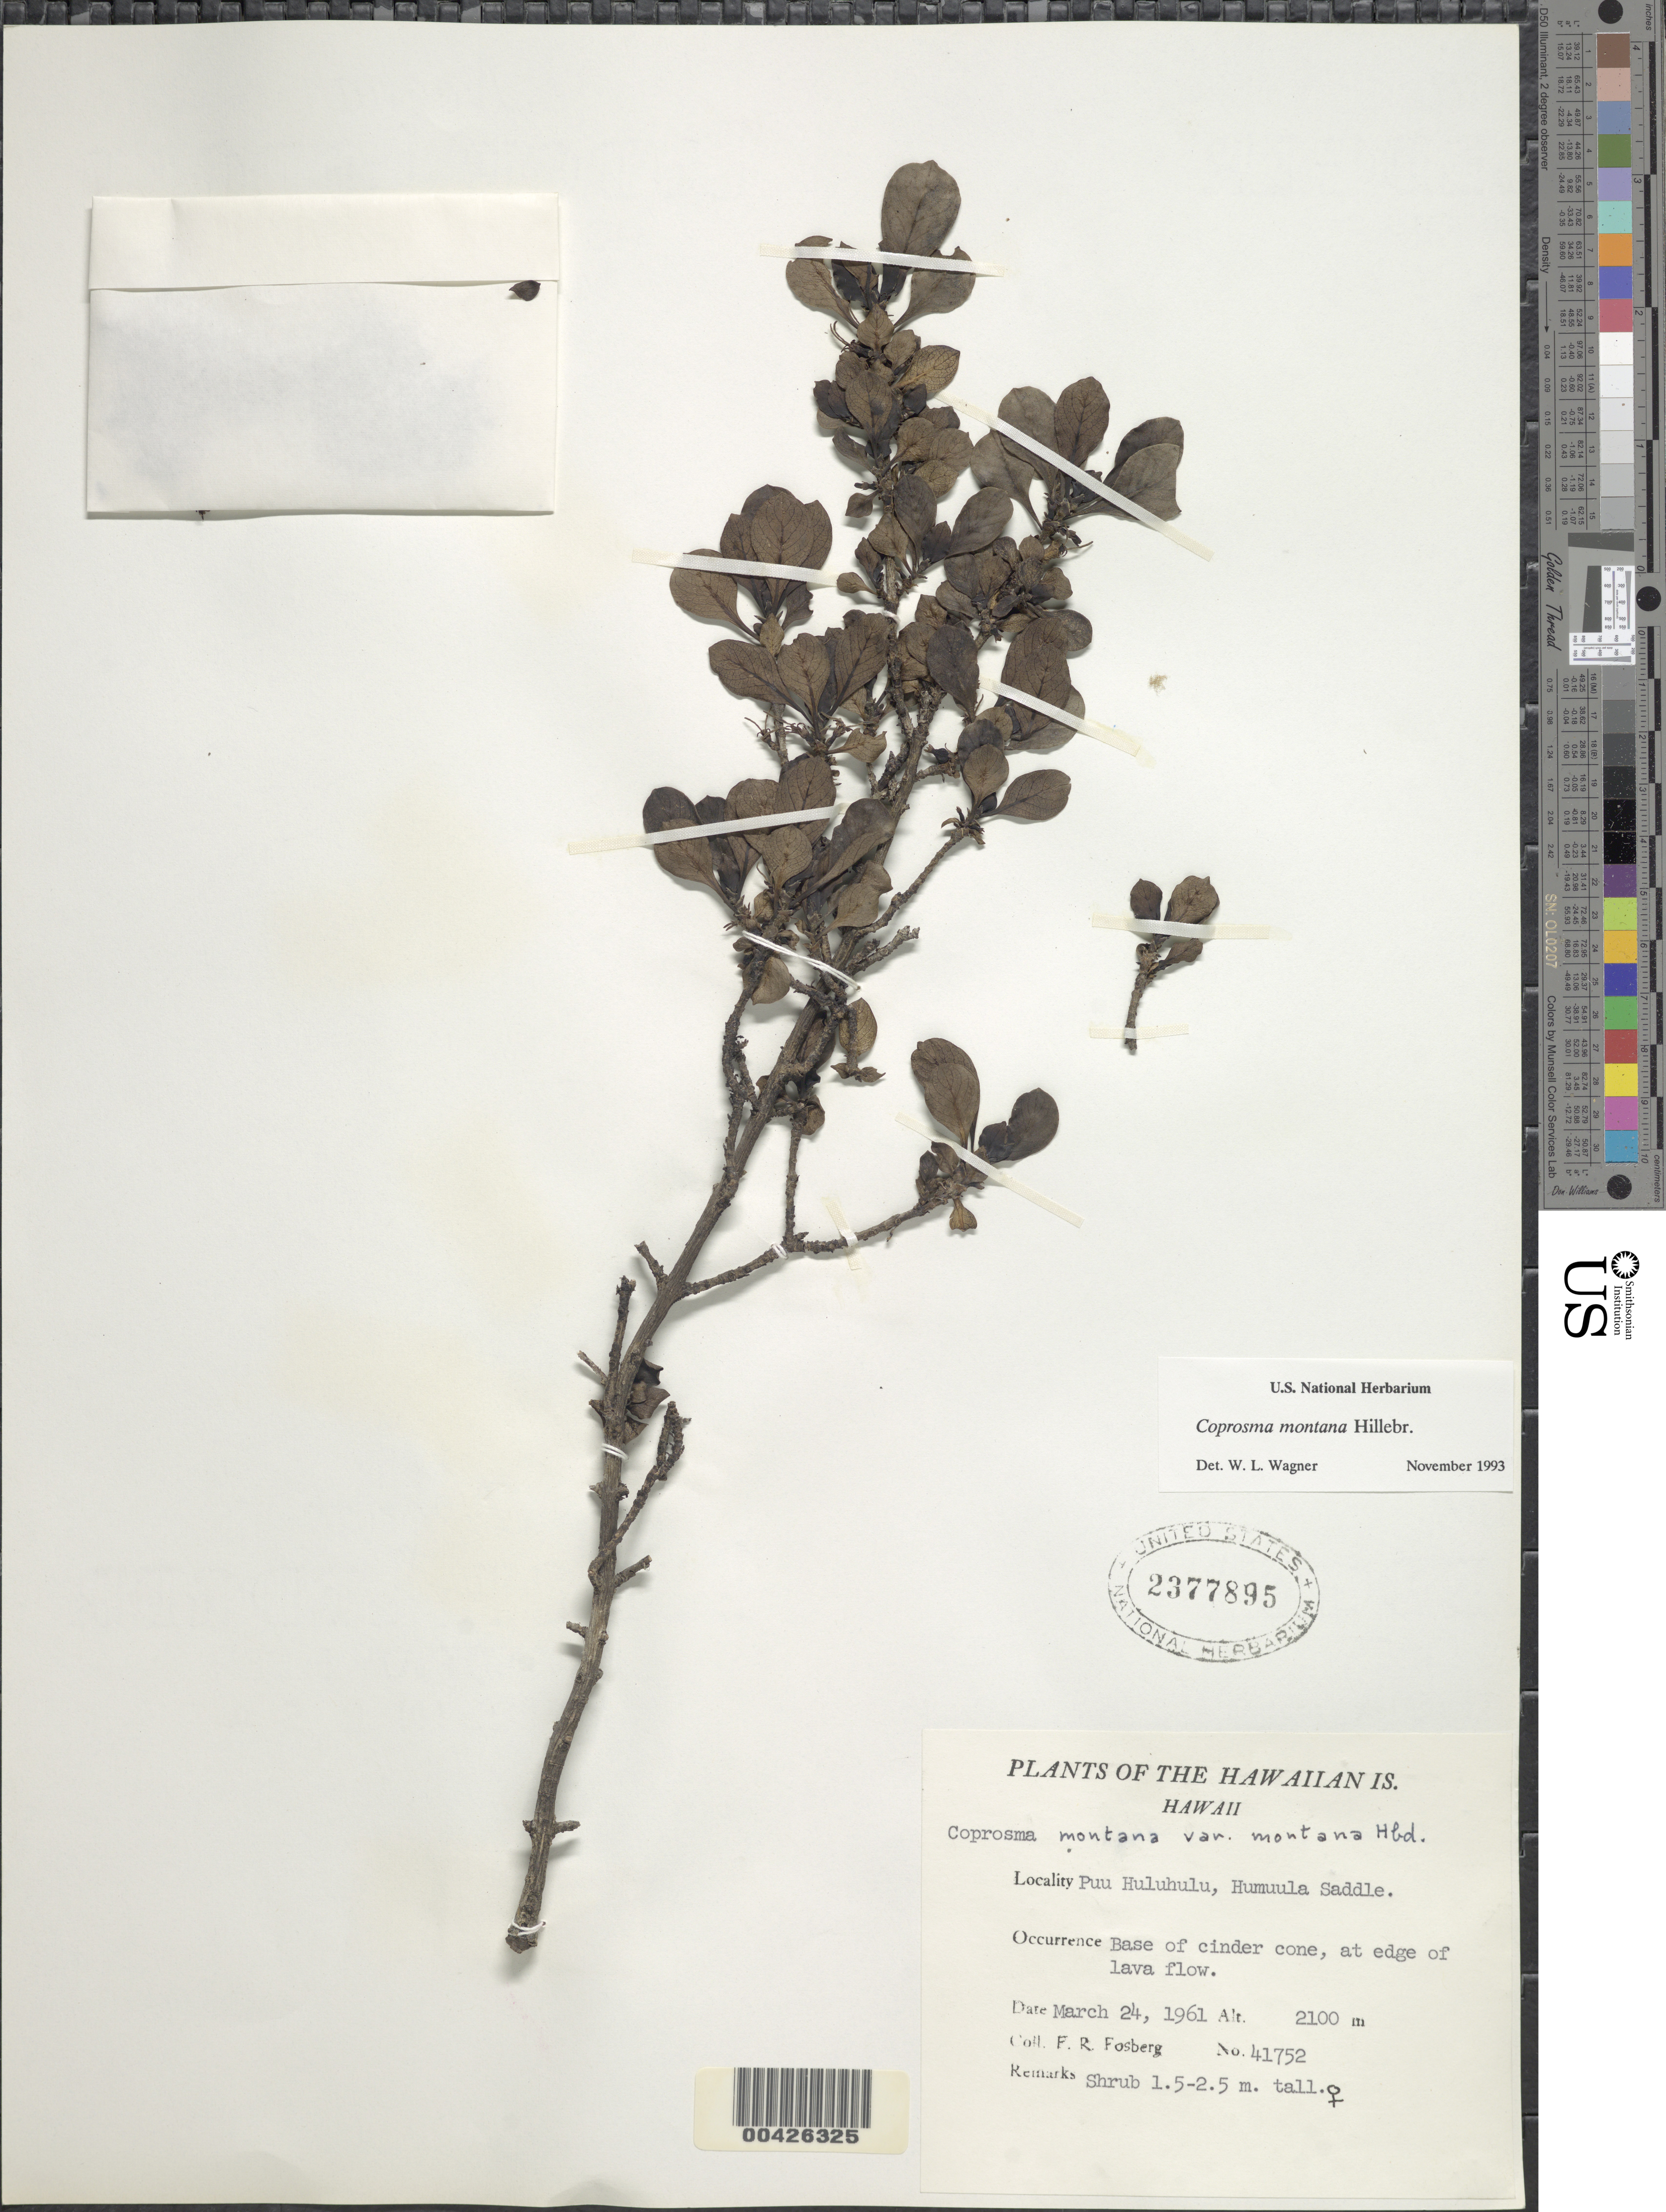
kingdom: Plantae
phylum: Tracheophyta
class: Magnoliopsida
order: Gentianales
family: Rubiaceae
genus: Coprosma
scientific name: Coprosma montana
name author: Hillebr.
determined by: Wagner, W. L., (BOT), Smithsonian Institution - National Museum of Natural History (UNITED STATES)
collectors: F. R. Fosberg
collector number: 41752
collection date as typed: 24 Mar 1961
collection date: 1961-03-24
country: United States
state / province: Hawaii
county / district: Hawaii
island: Hawaii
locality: Puu Huluhulu, Humuula Saddle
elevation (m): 2100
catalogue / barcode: US 2377895